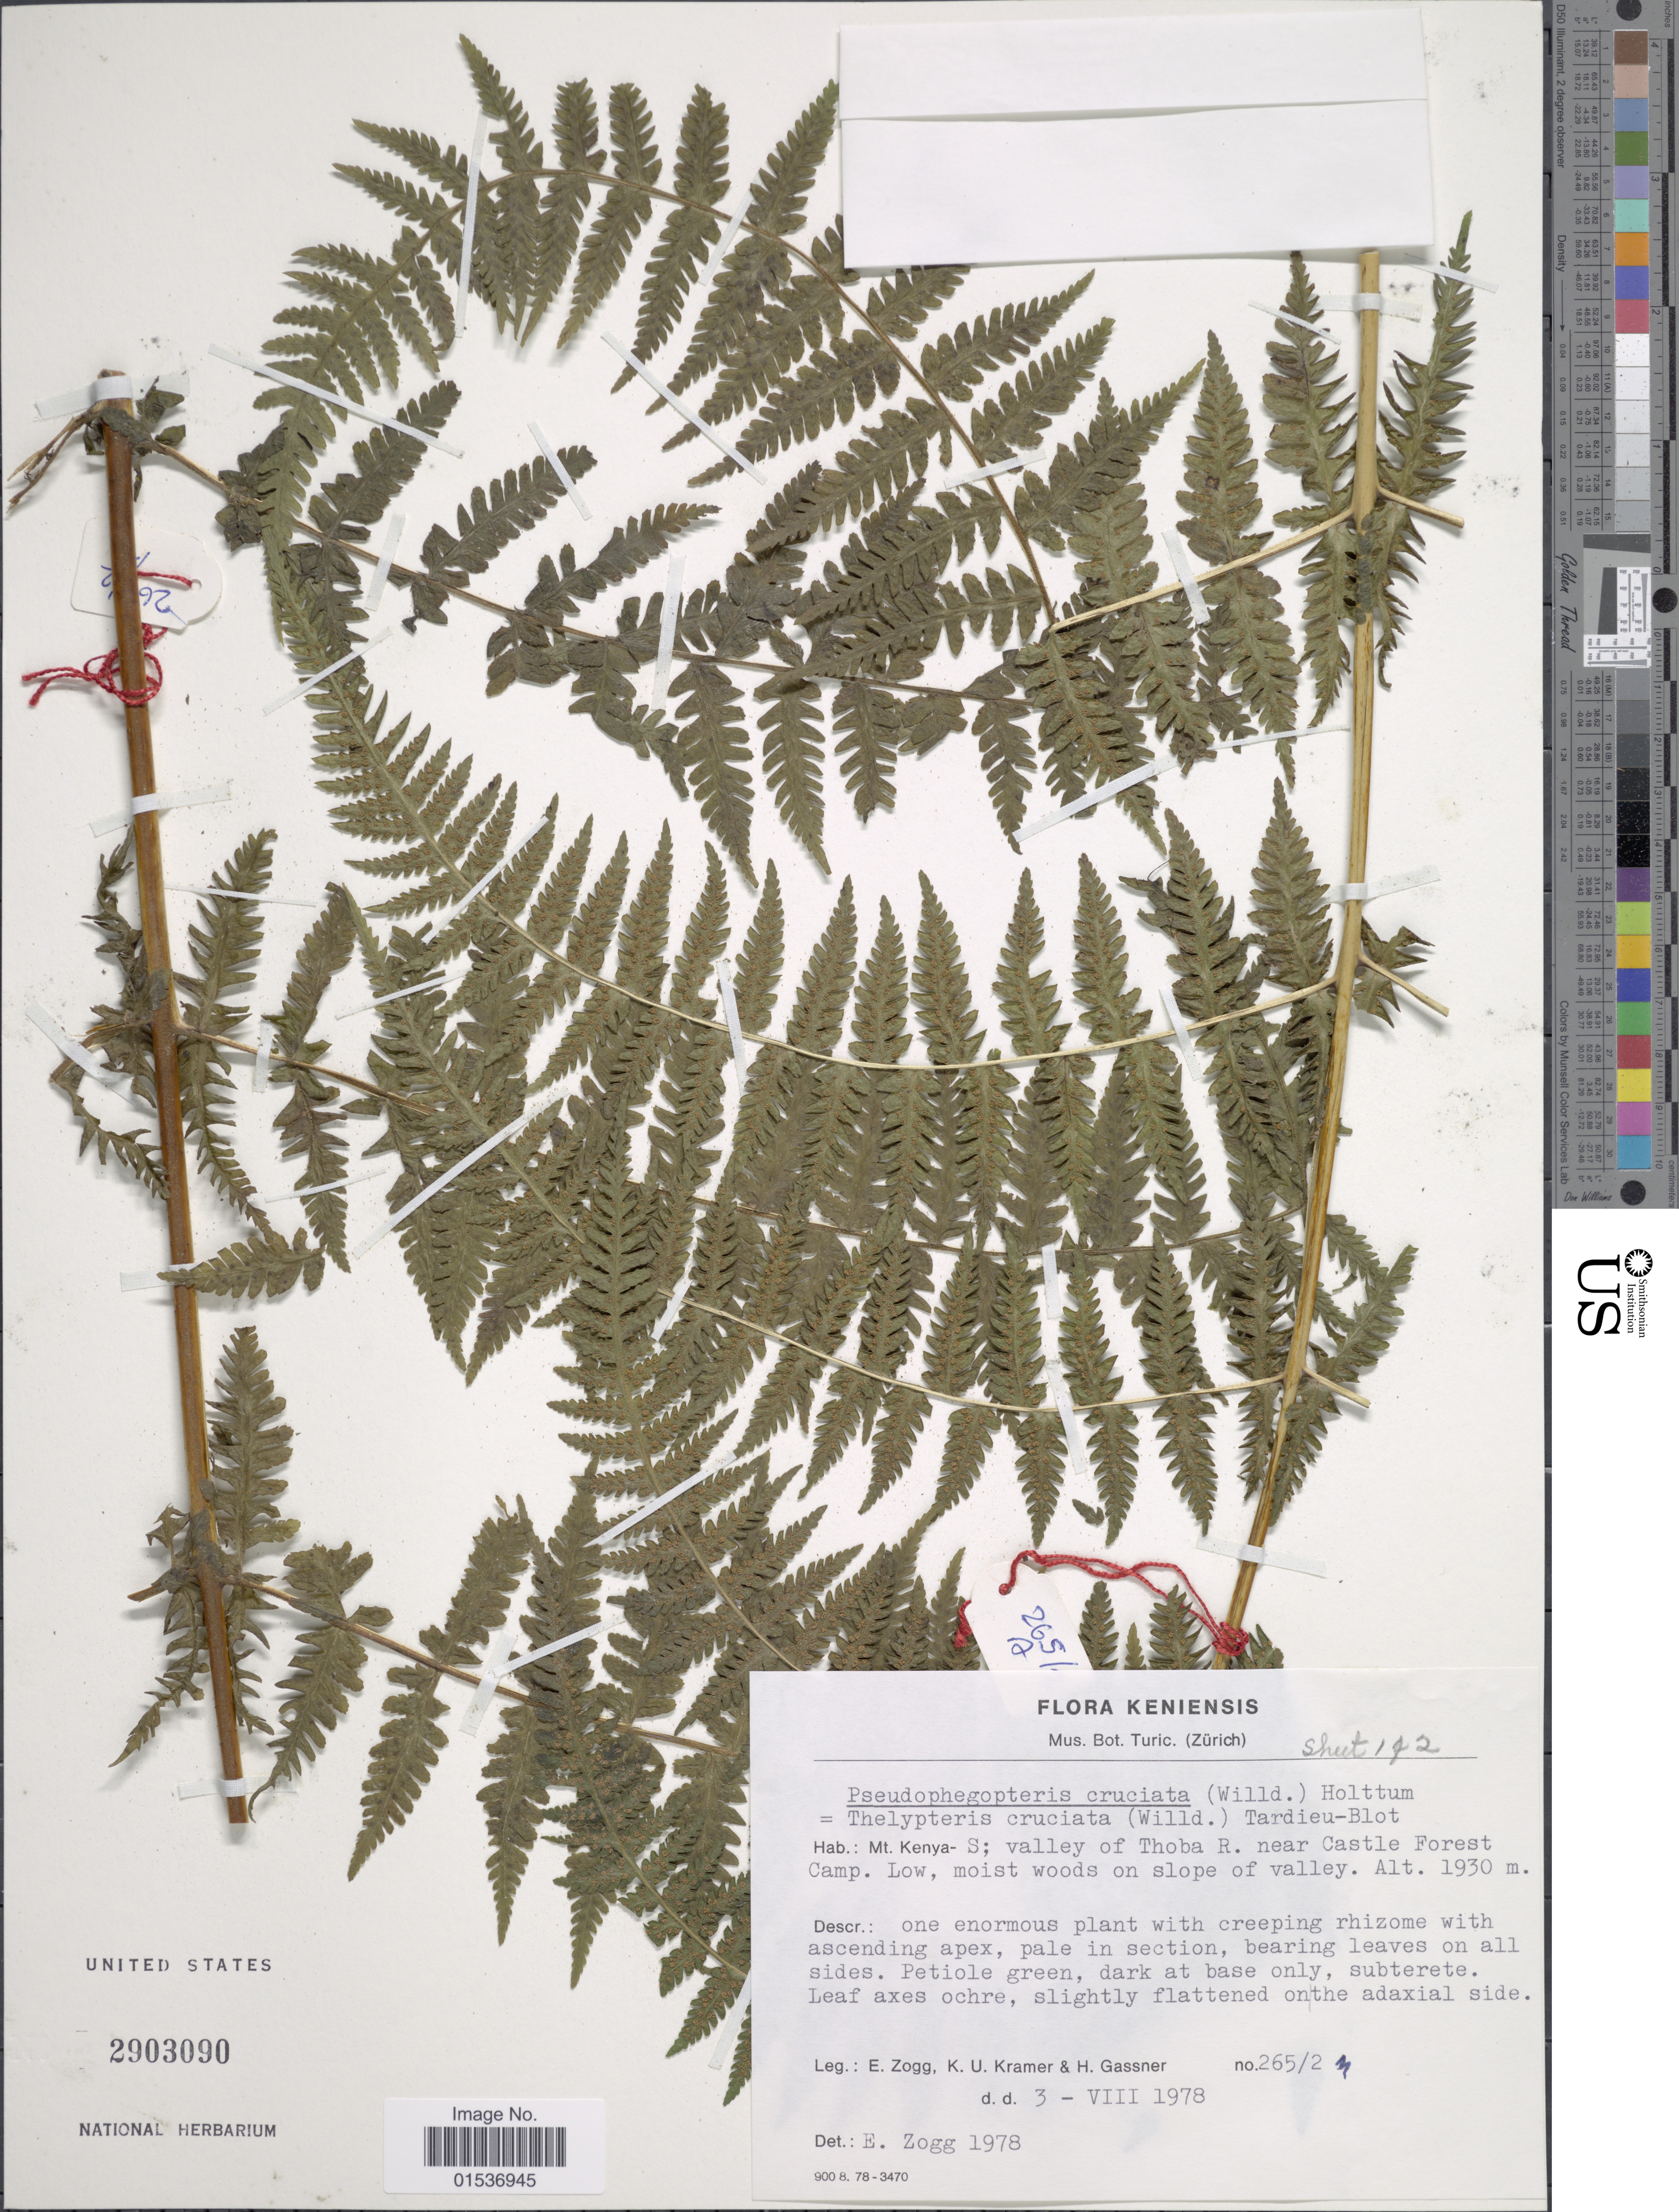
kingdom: Plantae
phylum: Tracheophyta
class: Polypodiopsida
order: Polypodiales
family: Thelypteridaceae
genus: Pseudophegopteris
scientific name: Pseudophegopteris cruciata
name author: (Willd.) Holttum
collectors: E. Zogg, K. U. Kramer & H. Gassner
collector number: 265/2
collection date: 1978-08-03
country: Kenya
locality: Keniensis, Mt. Kenya-S; valley of Thoba R. near Castle Forest Camp.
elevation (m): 1930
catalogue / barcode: US 2903090